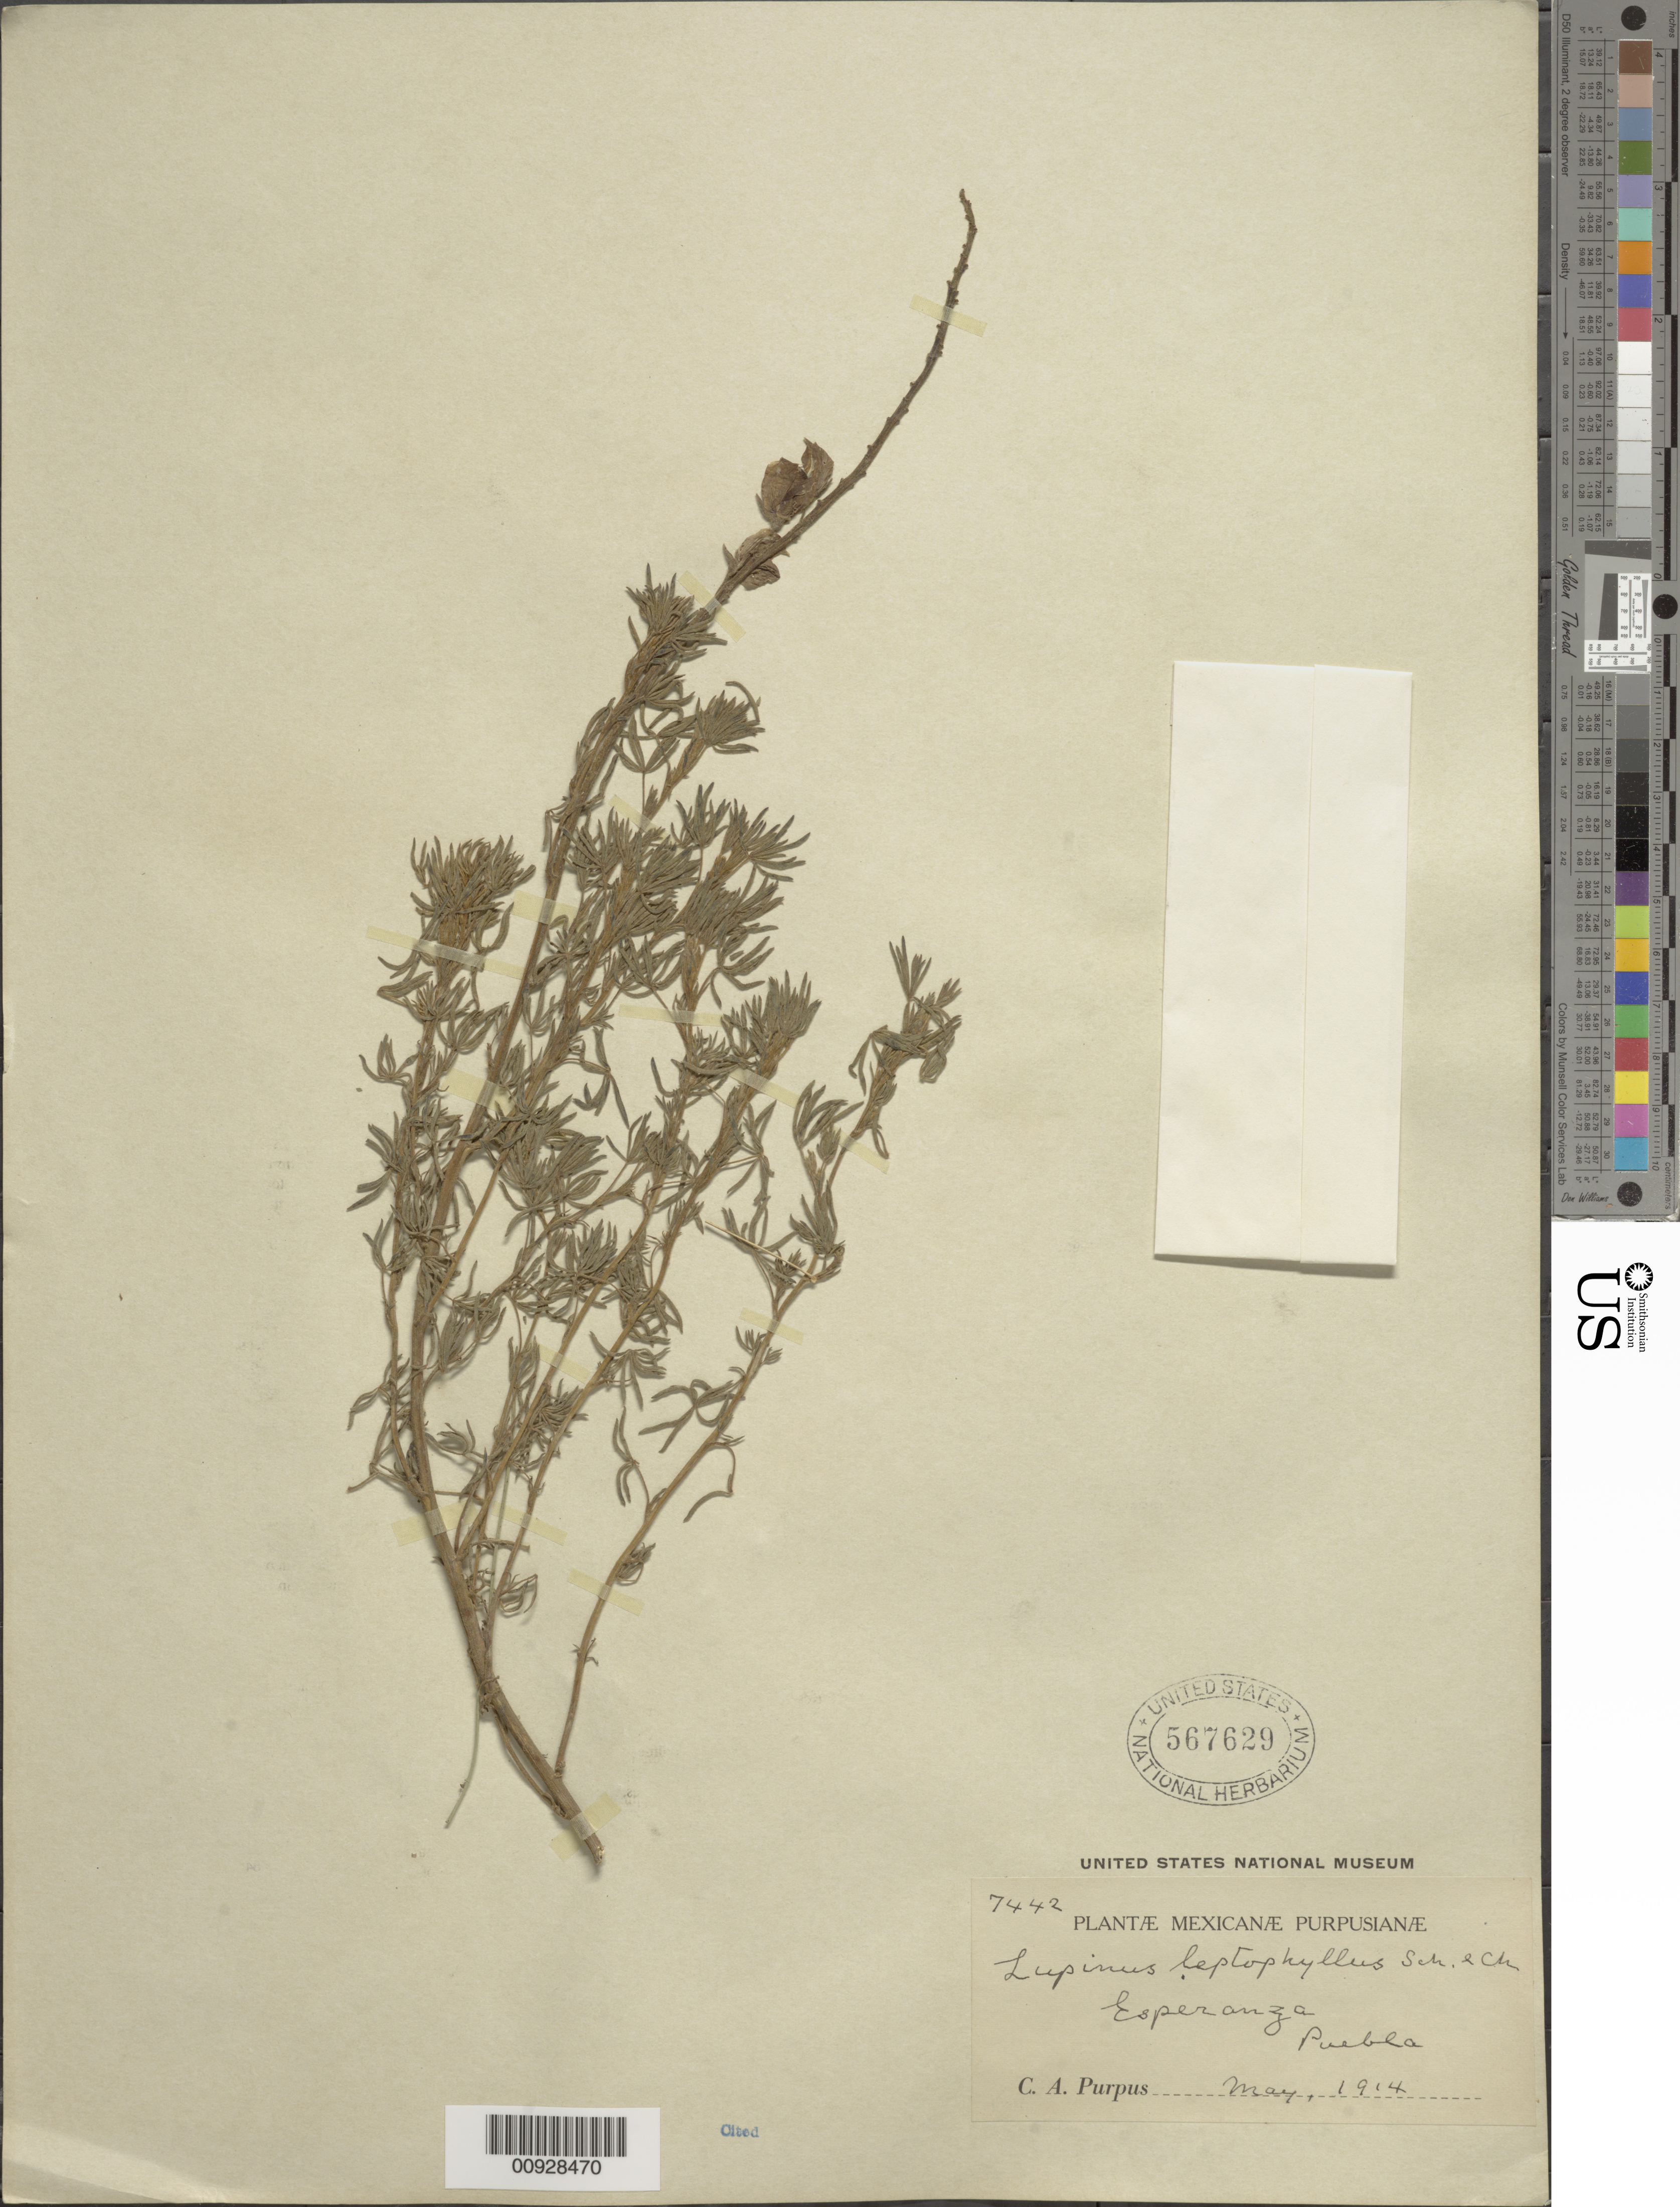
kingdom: Plantae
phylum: Tracheophyta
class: Magnoliopsida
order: Fabales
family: Fabaceae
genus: Lupinus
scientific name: Lupinus leptophyllus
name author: Cham. & Schltdl.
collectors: C. A. Purpus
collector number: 7442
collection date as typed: May 1914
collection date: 1914-05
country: Mexico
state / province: Puebla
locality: Esperanza, Puebla.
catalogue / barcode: US 567629